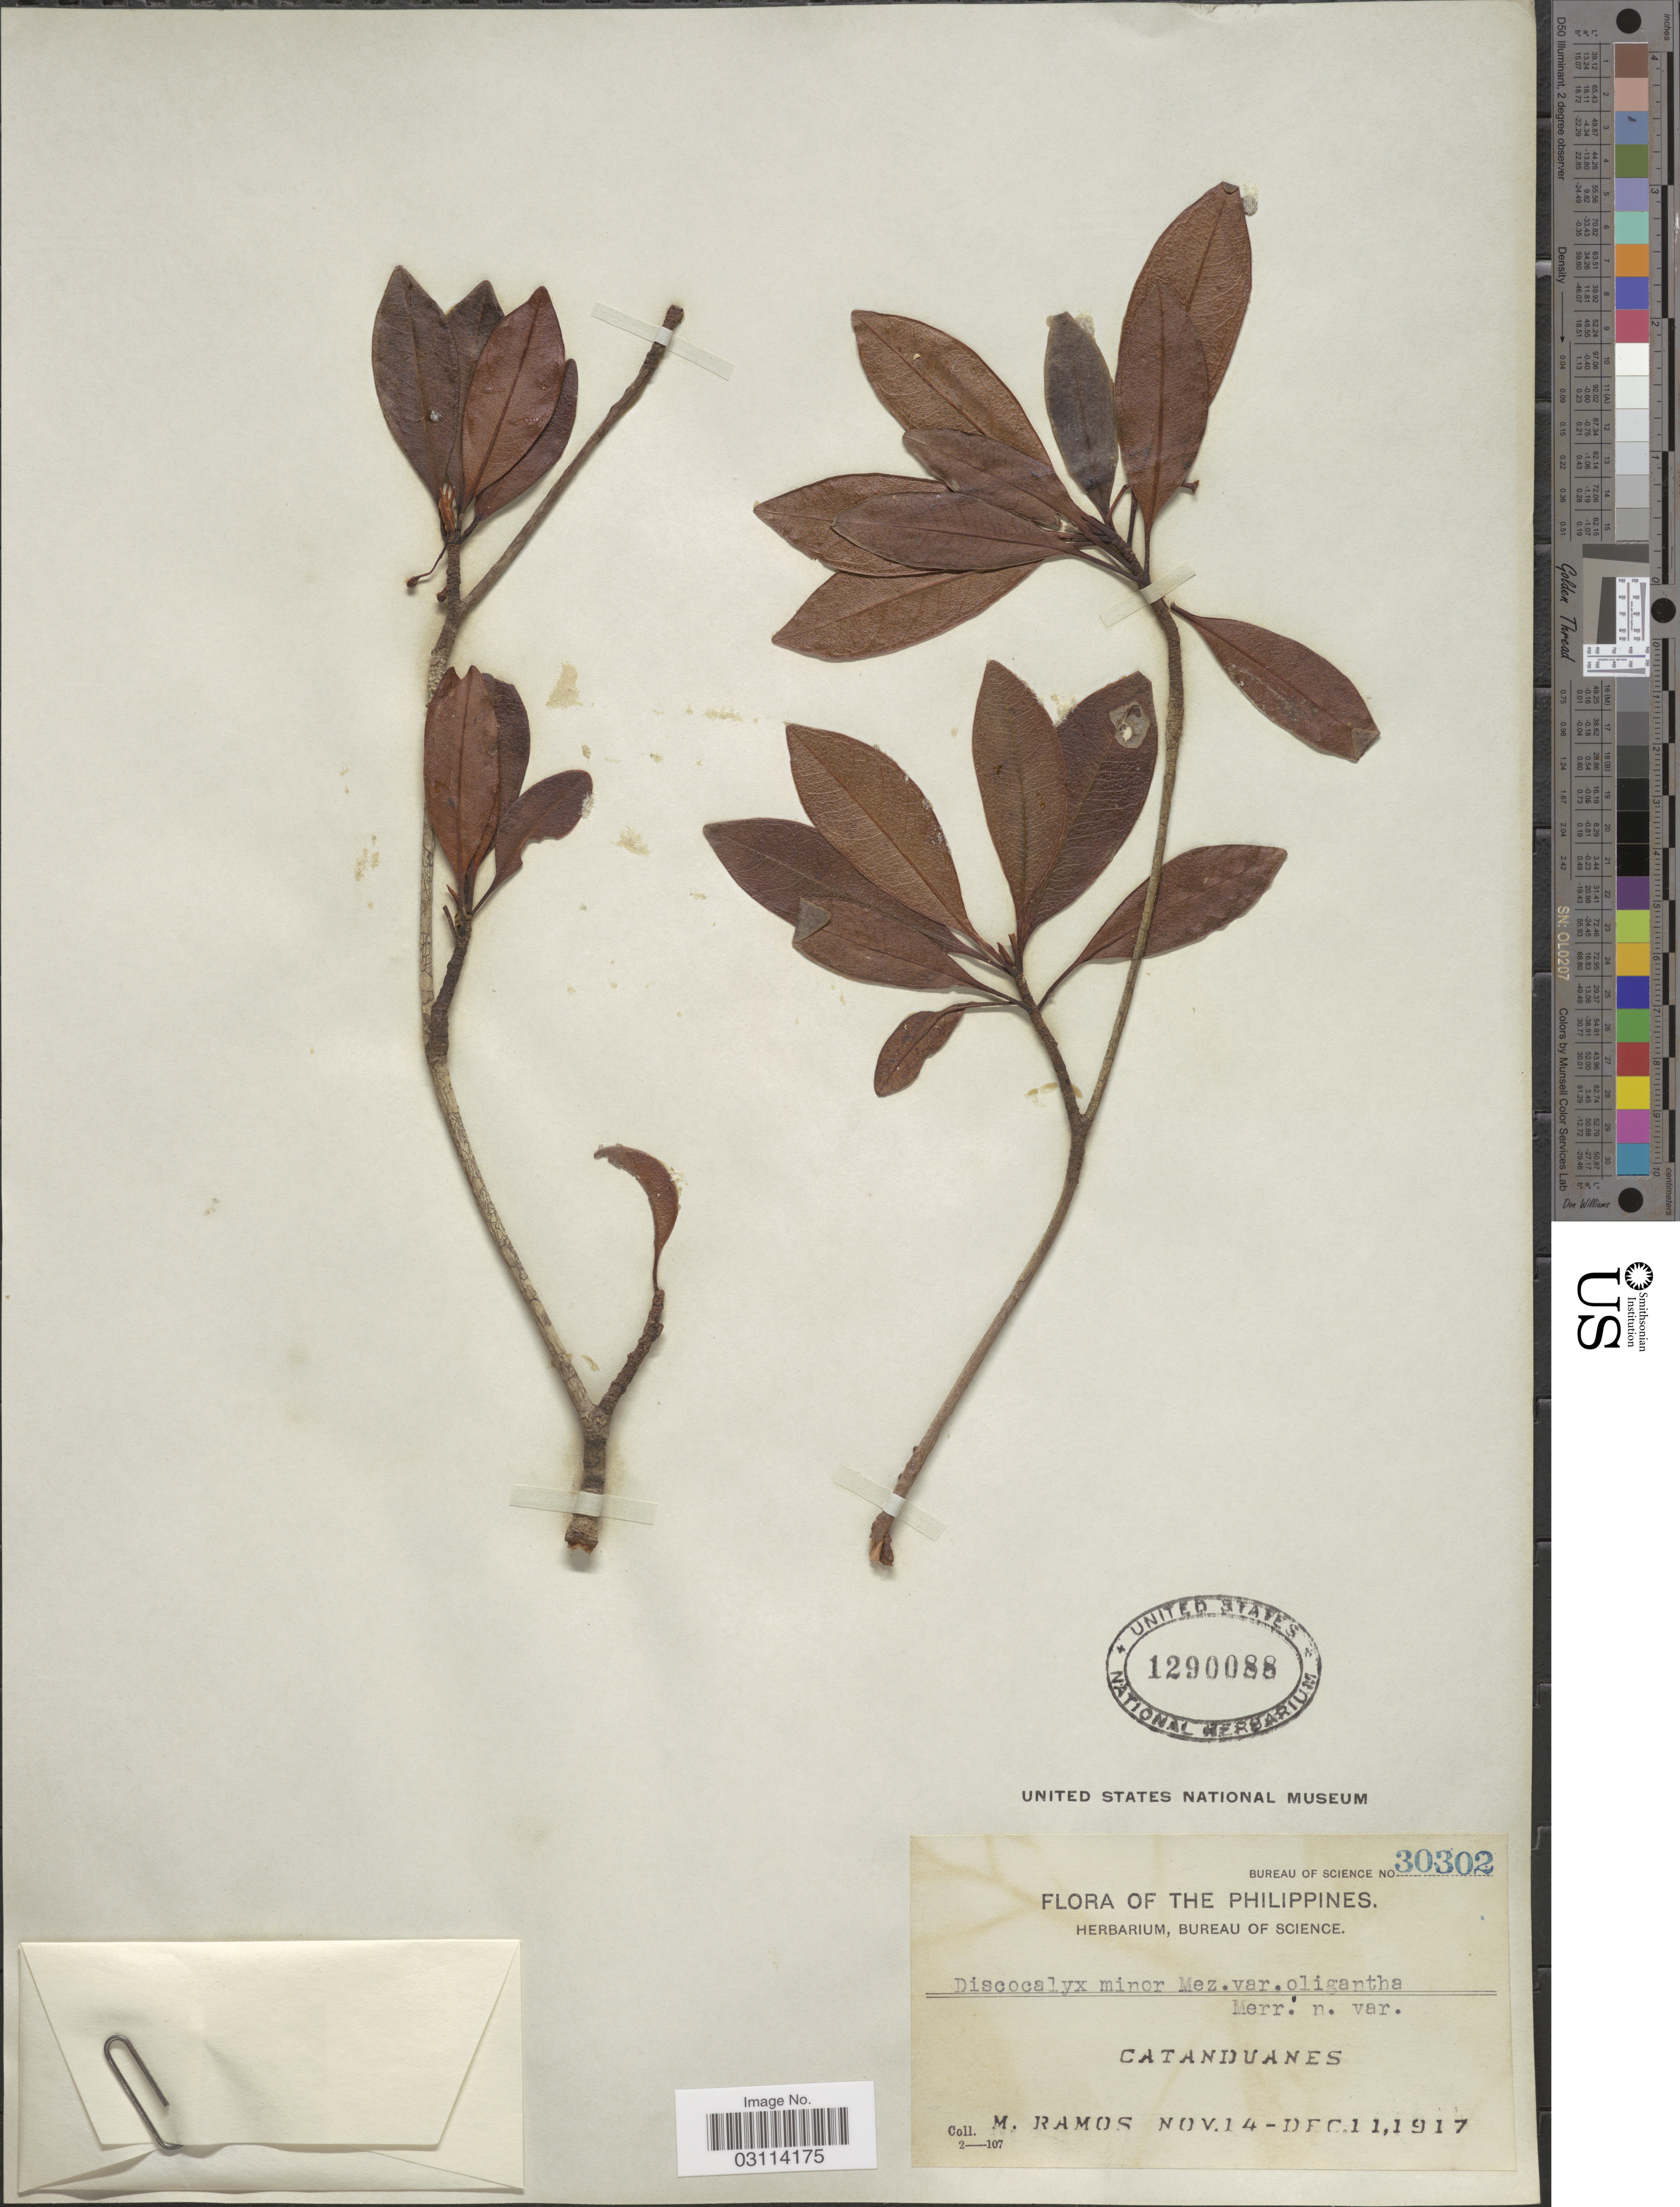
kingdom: Plantae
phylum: Tracheophyta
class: Magnoliopsida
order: Ericales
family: Primulaceae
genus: Discocalyx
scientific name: Discocalyx minor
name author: Mez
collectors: M. Ramos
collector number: Bureau of Science 30302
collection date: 1917-11-14/1917-12-11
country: Philippines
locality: Cataduanes.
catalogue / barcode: US 1290088